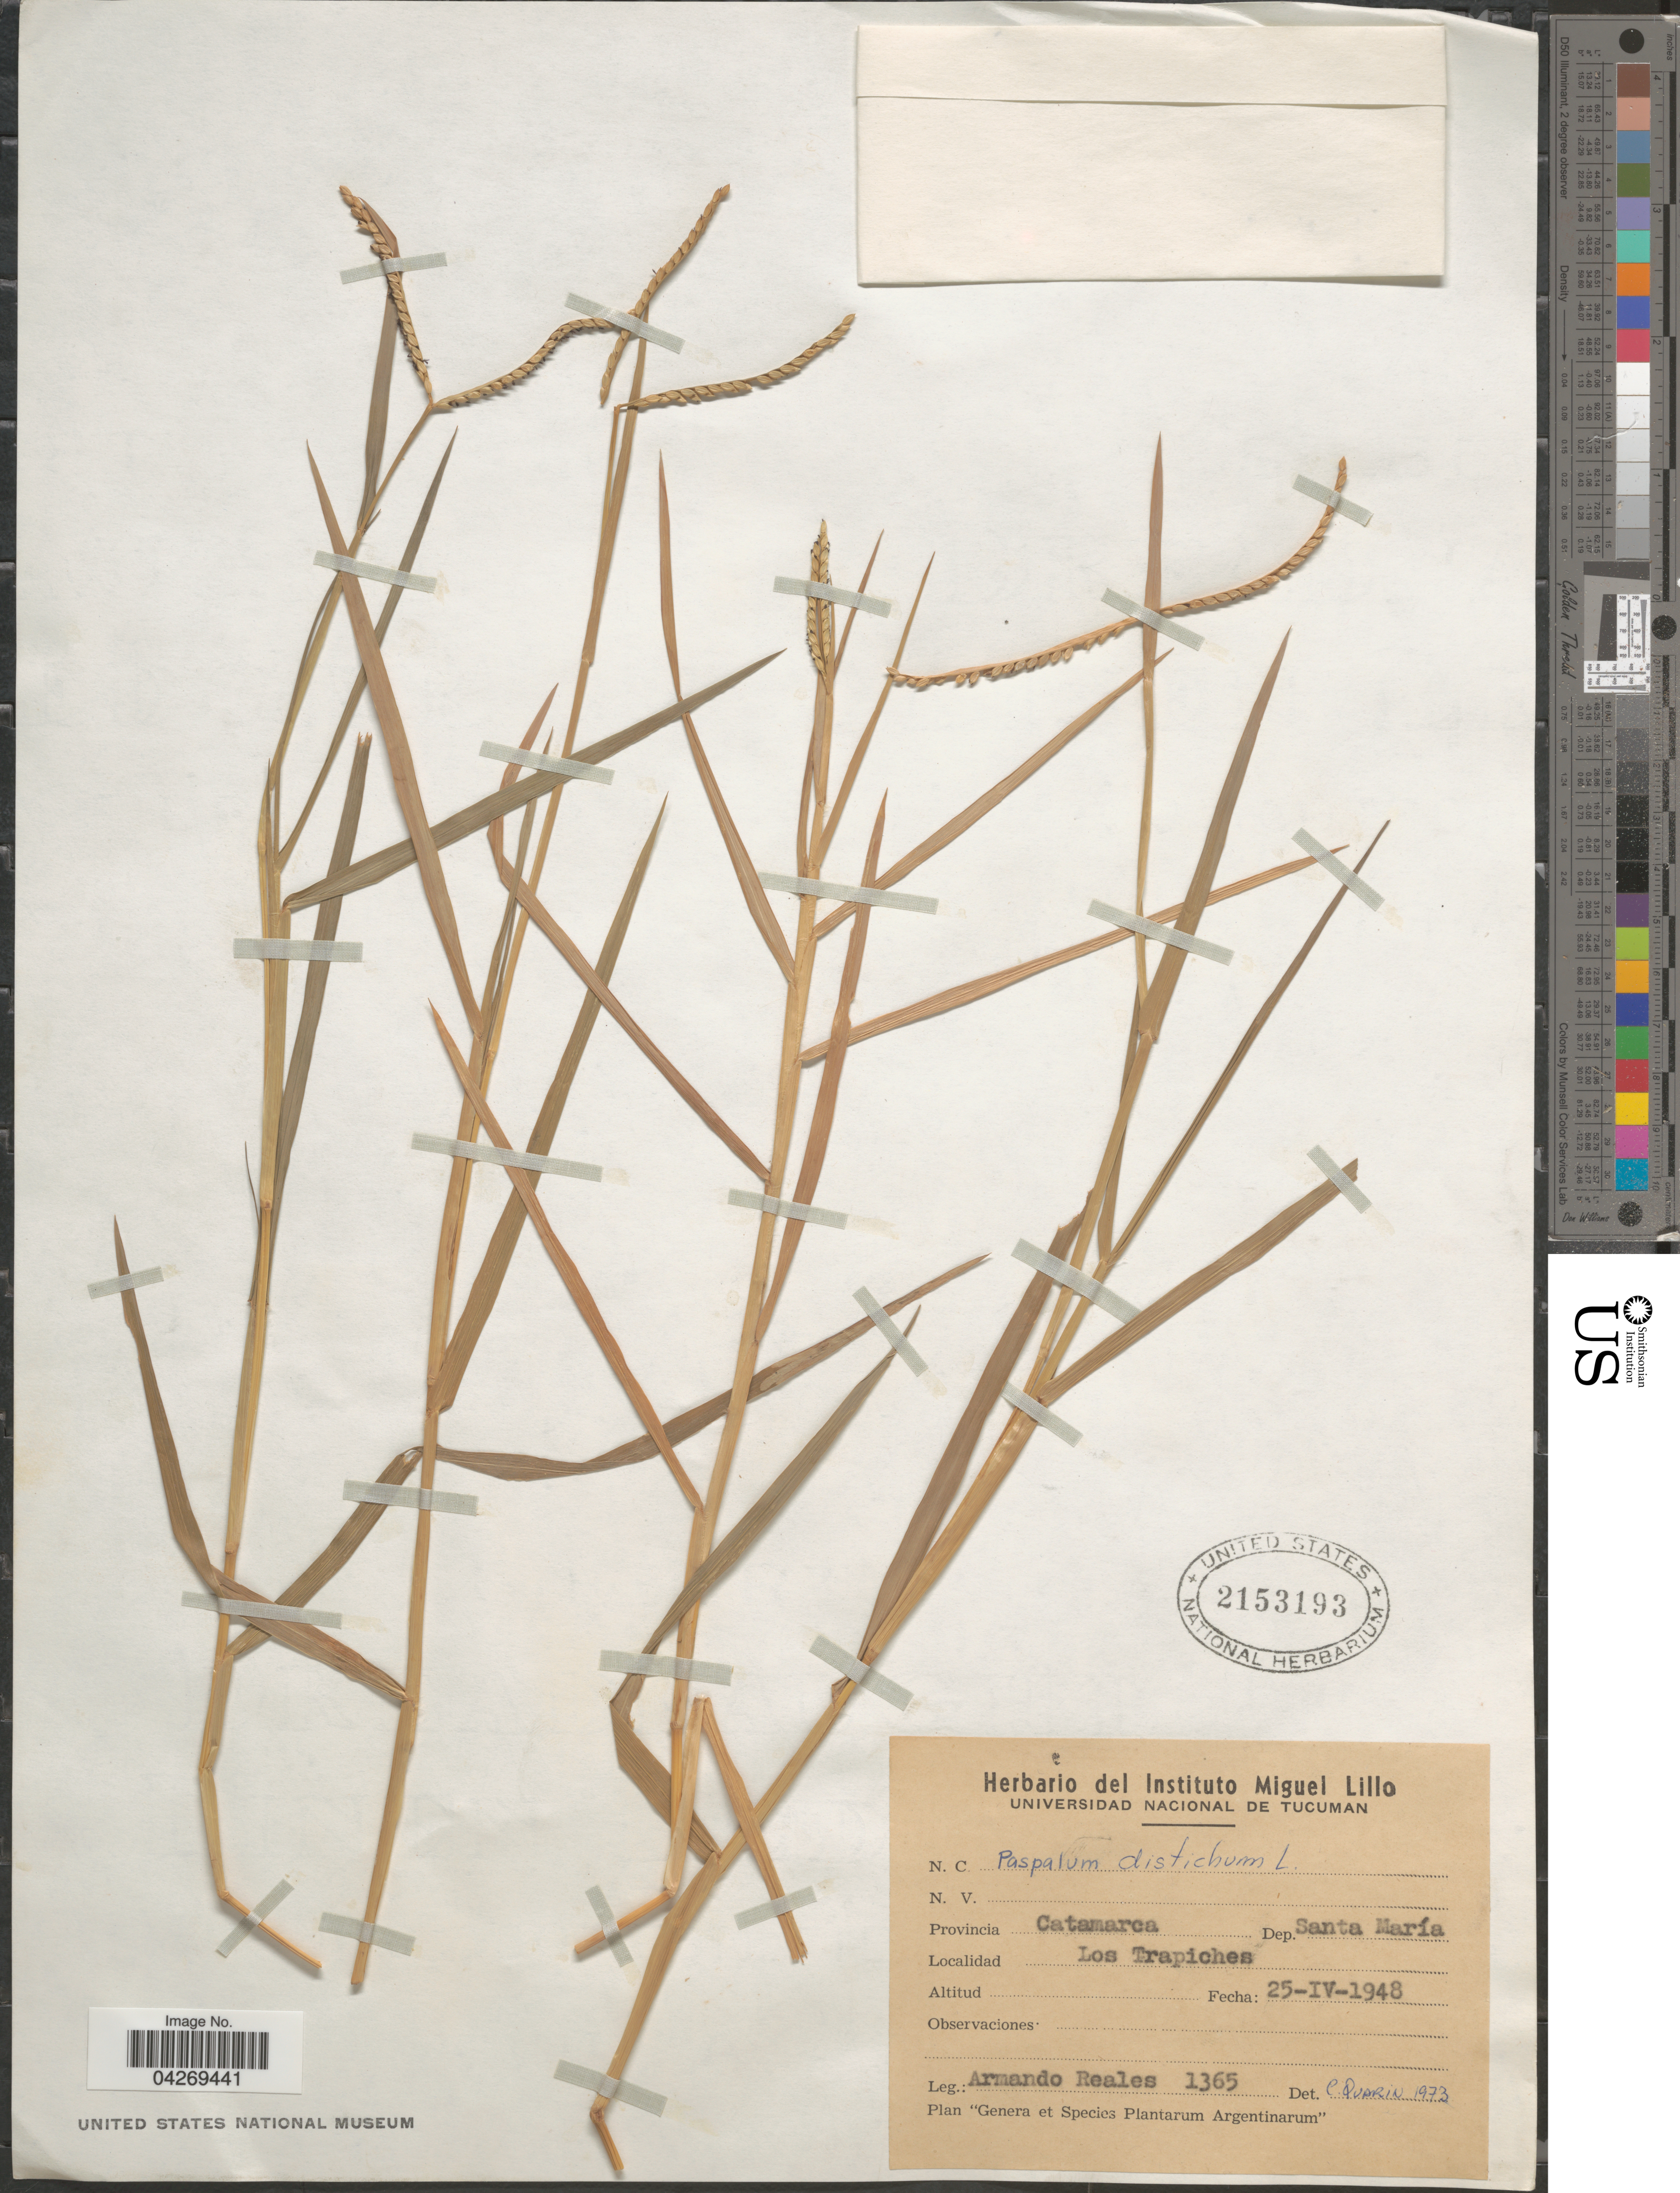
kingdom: Plantae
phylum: Tracheophyta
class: Liliopsida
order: Poales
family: Poaceae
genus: Paspalum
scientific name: Paspalum distichum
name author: L.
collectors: A. Reales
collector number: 1365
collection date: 1948-04-25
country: Argentina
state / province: Catamarca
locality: Dep. Santa María. Los Trapiches.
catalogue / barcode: US 2153193